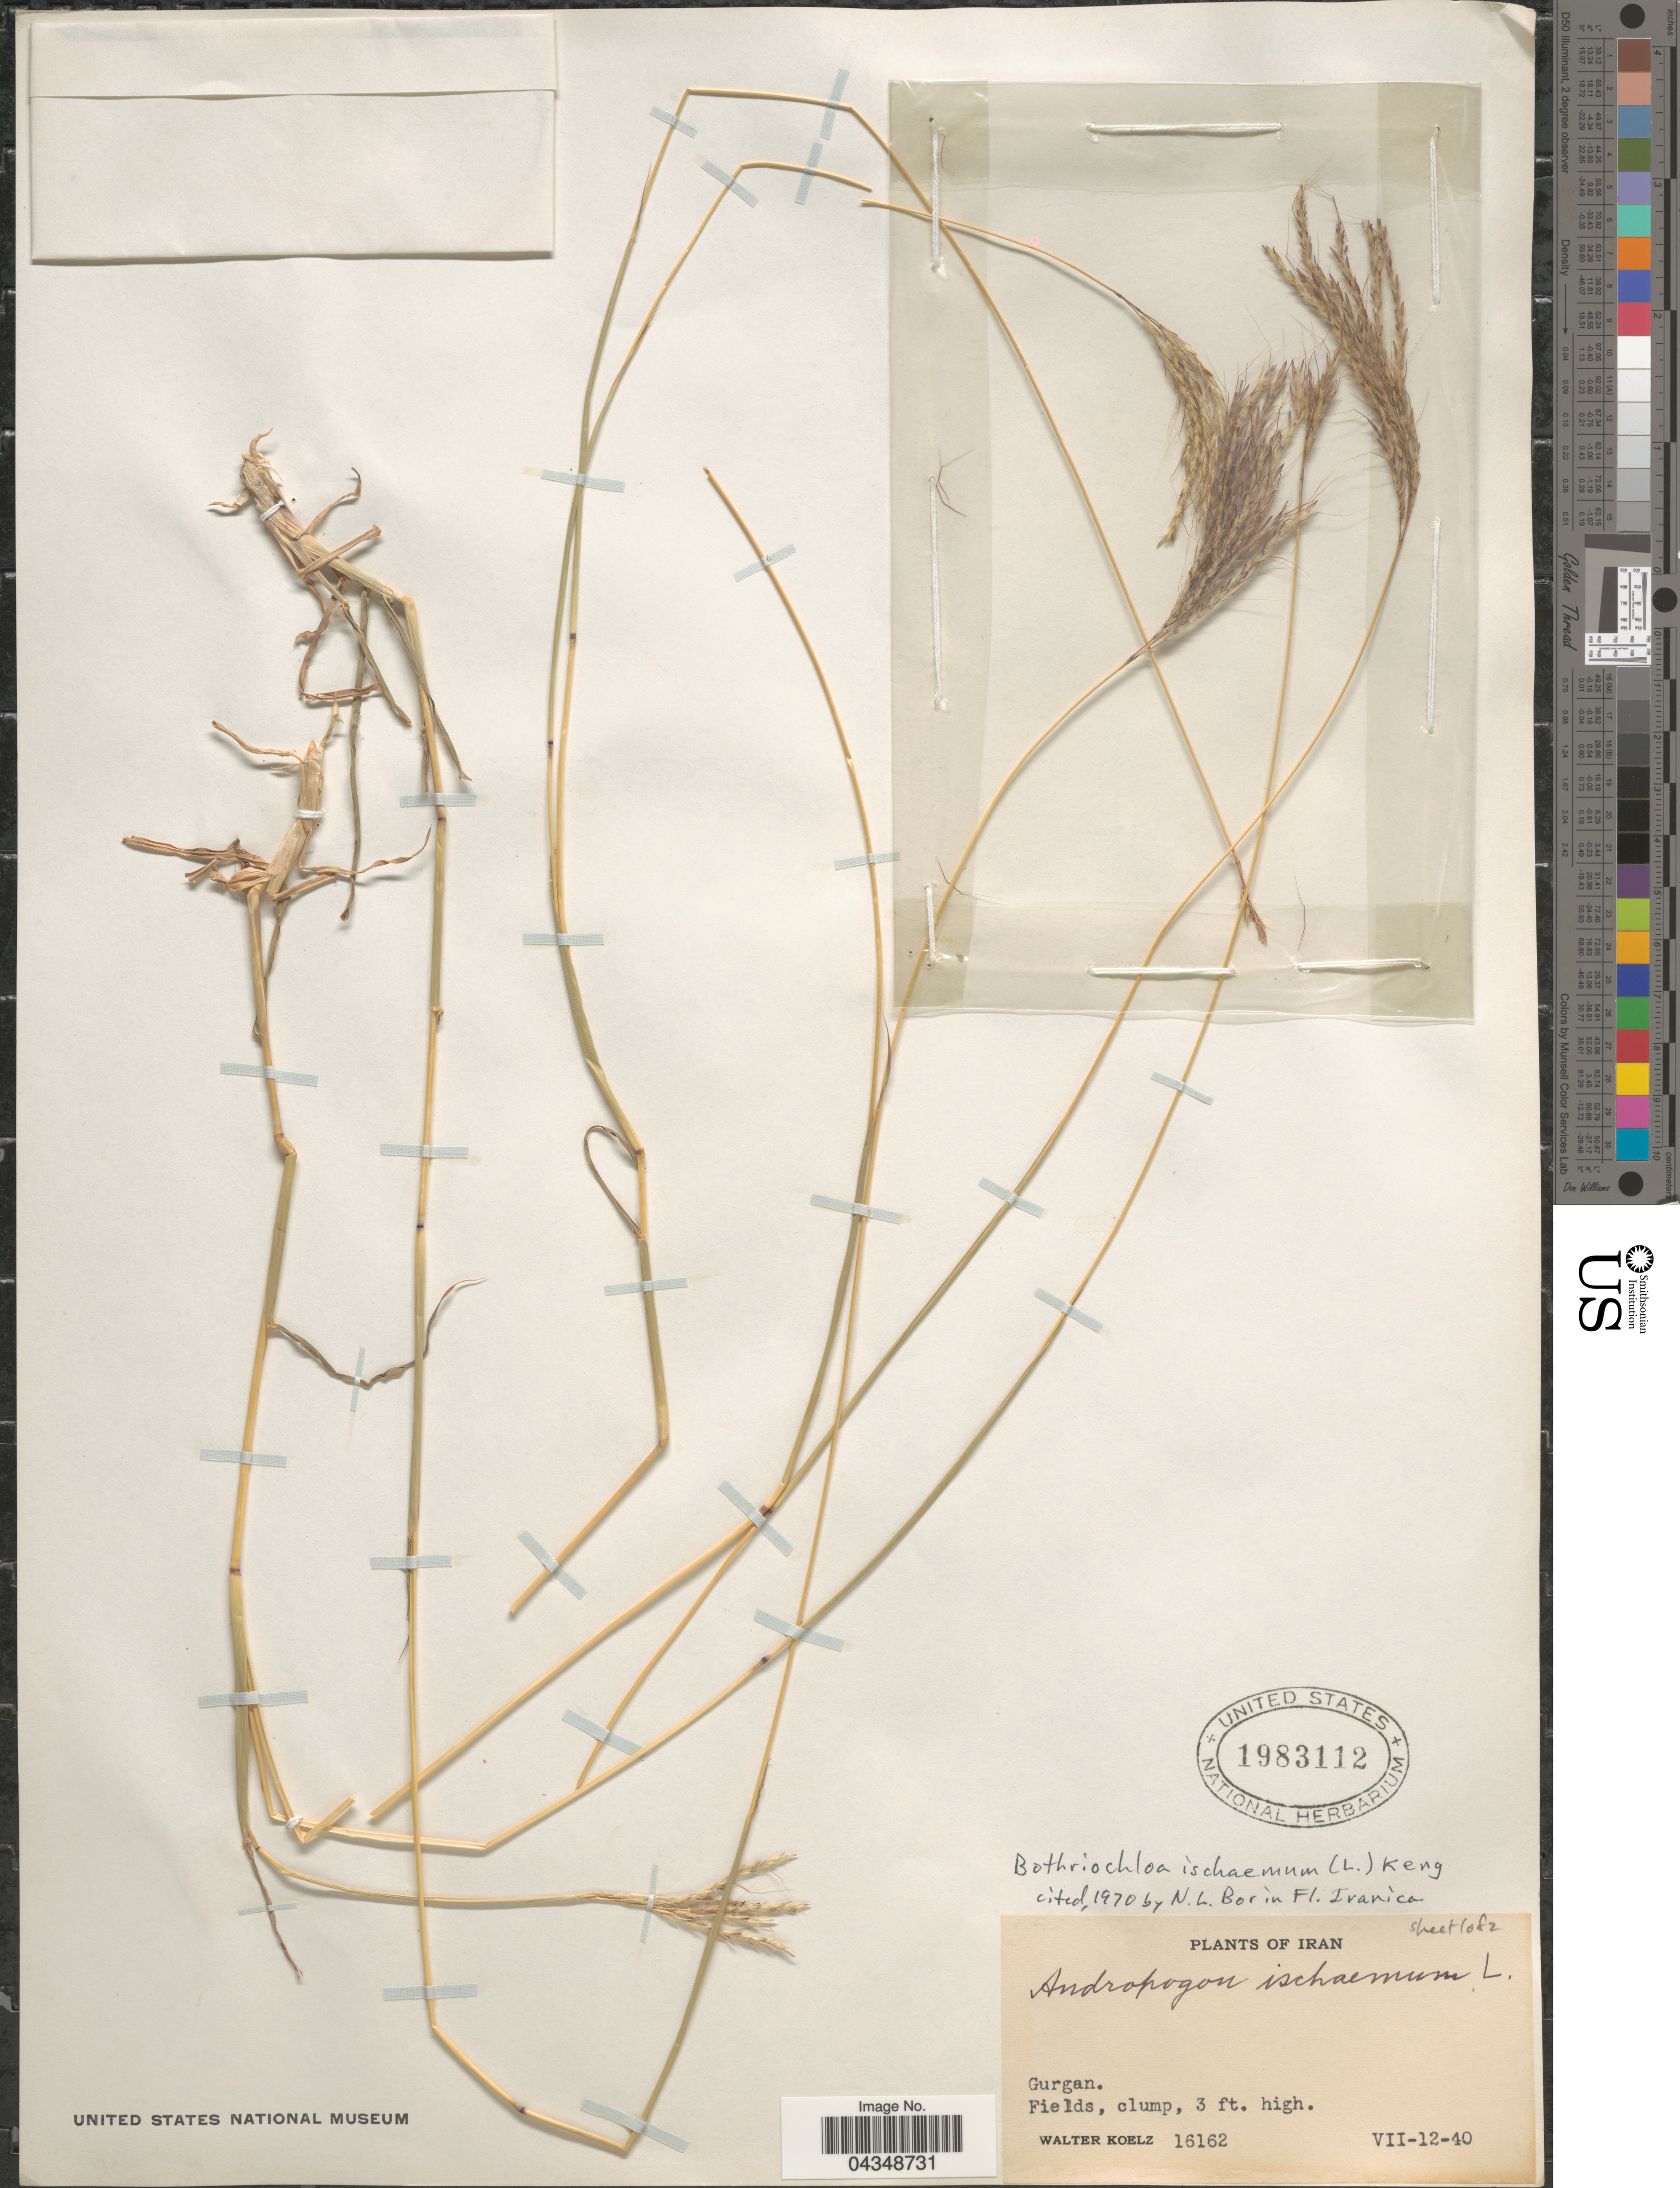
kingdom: Plantae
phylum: Tracheophyta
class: Liliopsida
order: Poales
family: Poaceae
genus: Bothriochloa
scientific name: Bothriochloa ischaemum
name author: (L.) Keng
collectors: W. N. Koelz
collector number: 16162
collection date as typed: Transcribed d/m/y: 12/7/40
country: Iran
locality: Gurgan.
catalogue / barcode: US 1983112